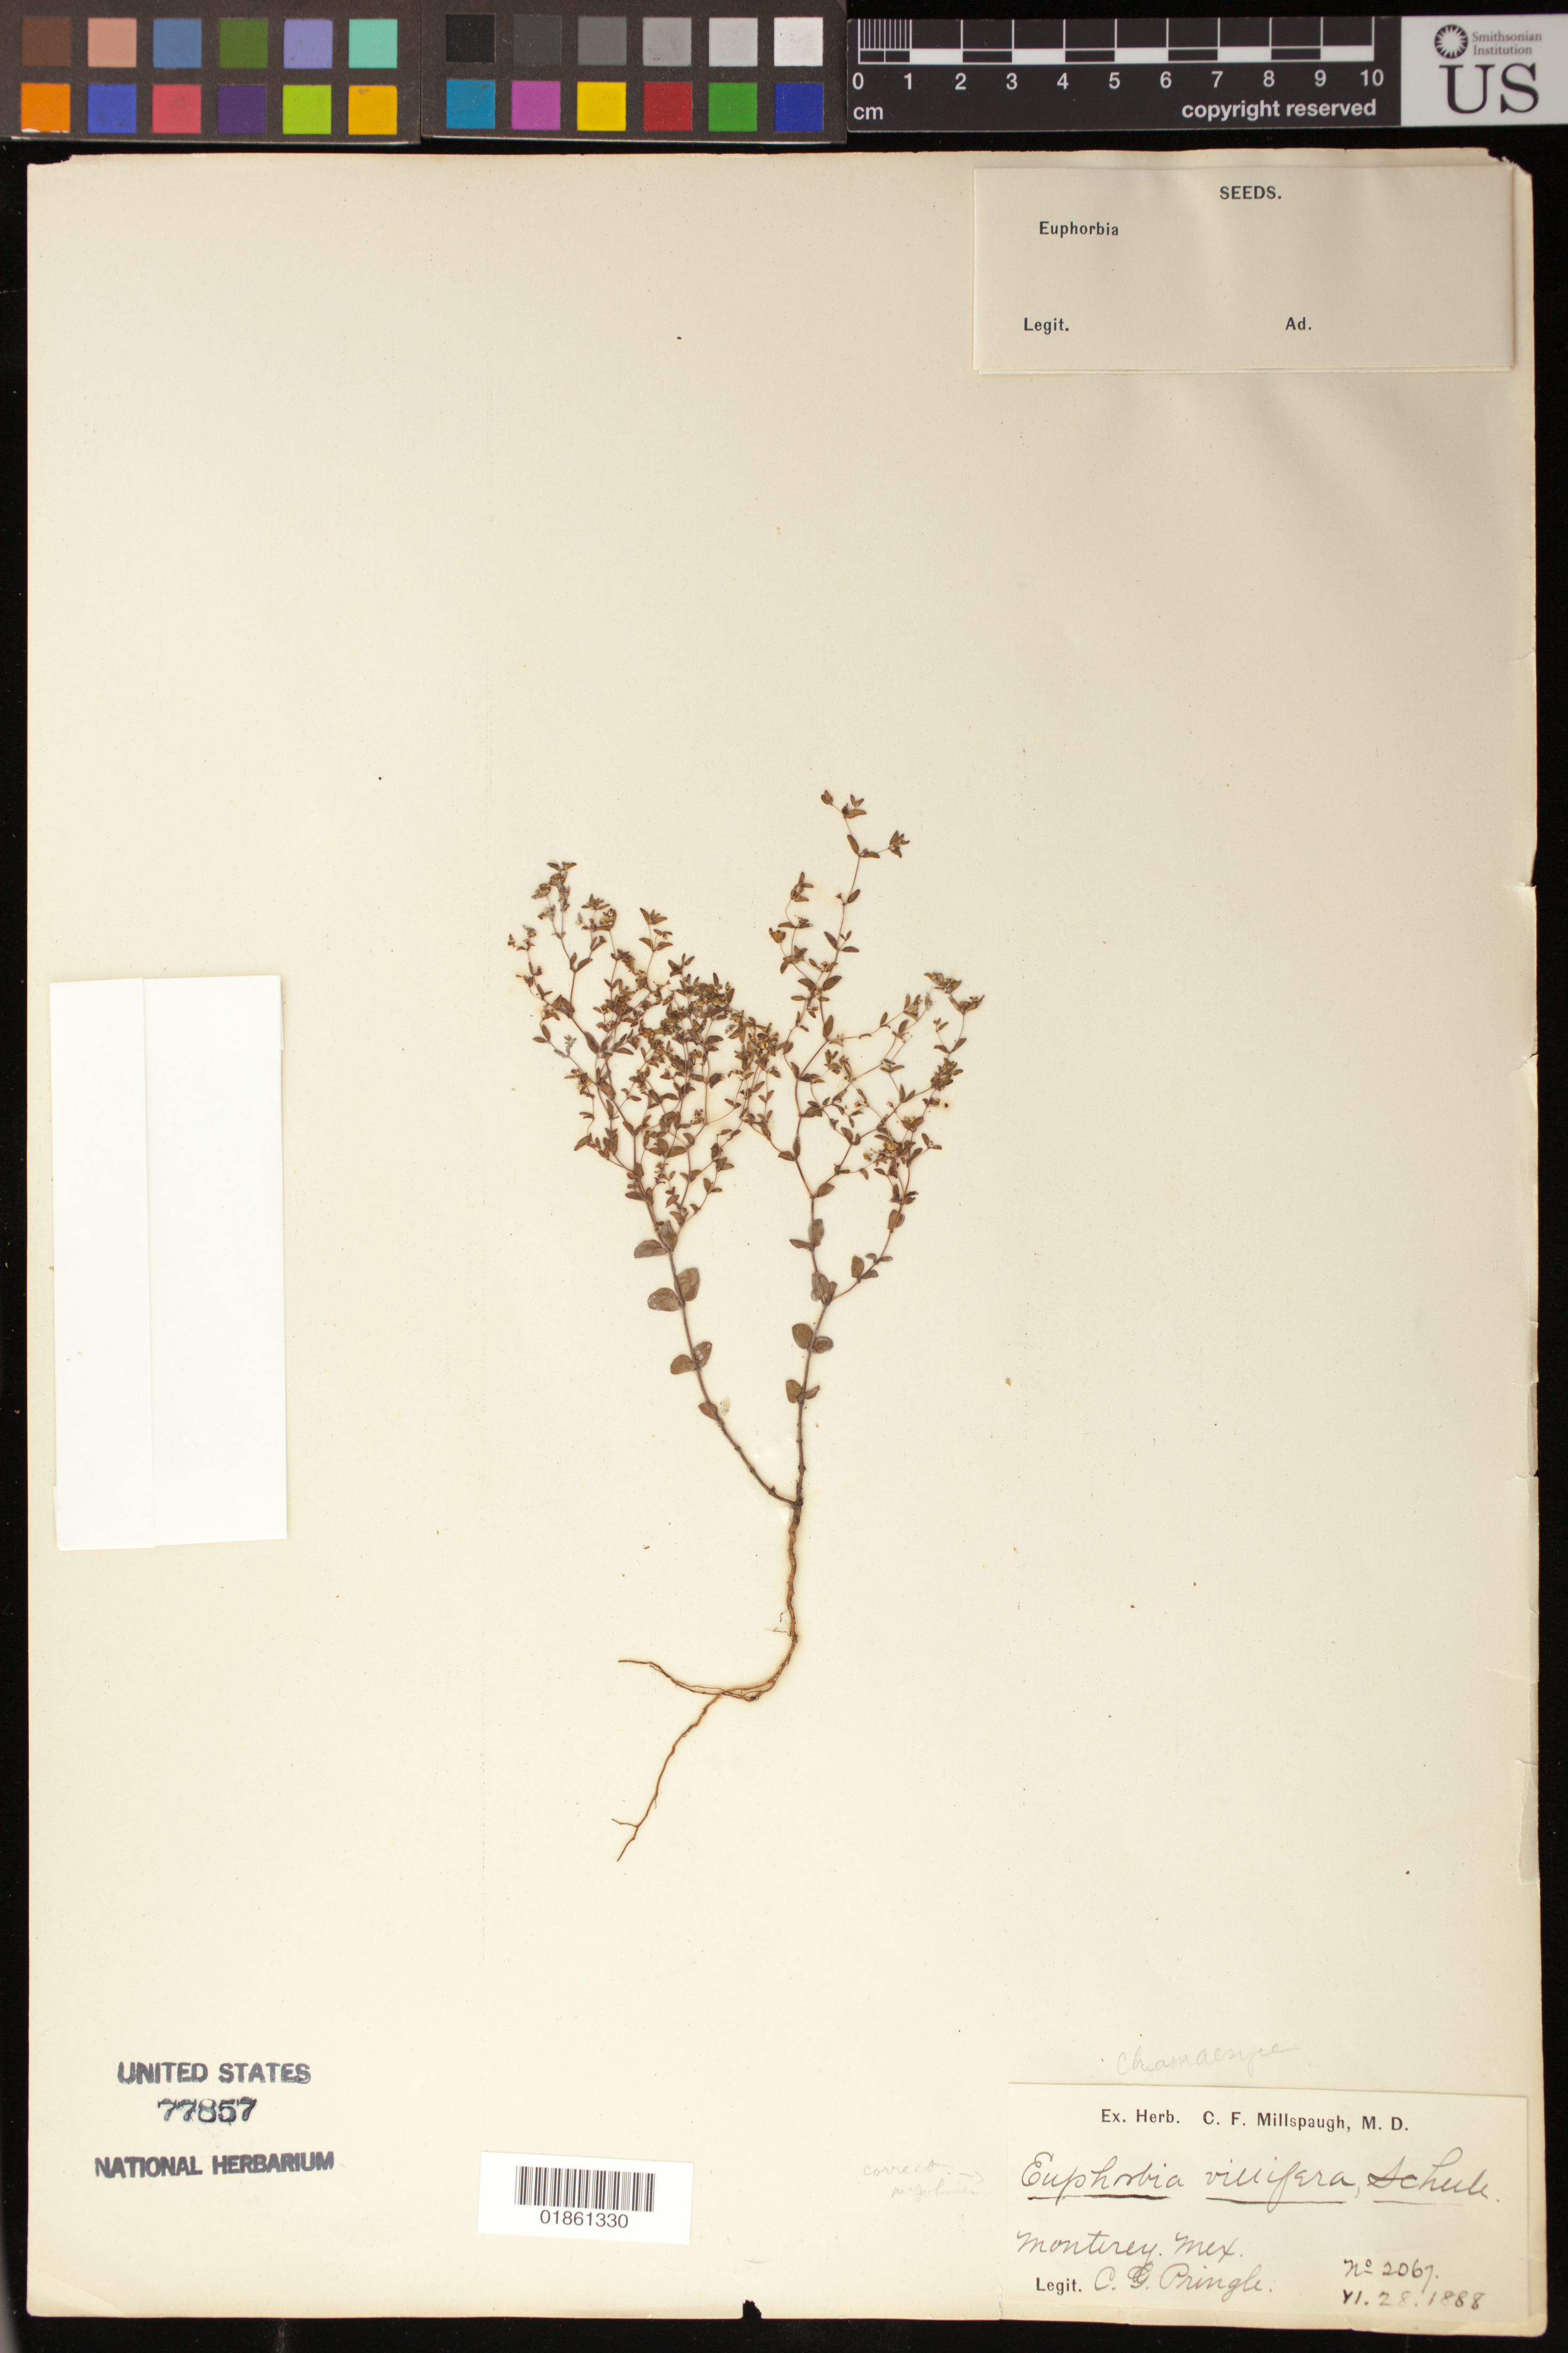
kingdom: Plantae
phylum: Tracheophyta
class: Magnoliopsida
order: Malpighiales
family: Euphorbiaceae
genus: Euphorbia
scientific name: Euphorbia villifera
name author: Scheele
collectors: C. G. Pringle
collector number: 2067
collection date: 1888-06-28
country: Mexico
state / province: Nuevo León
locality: Monterey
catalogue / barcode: US 77857